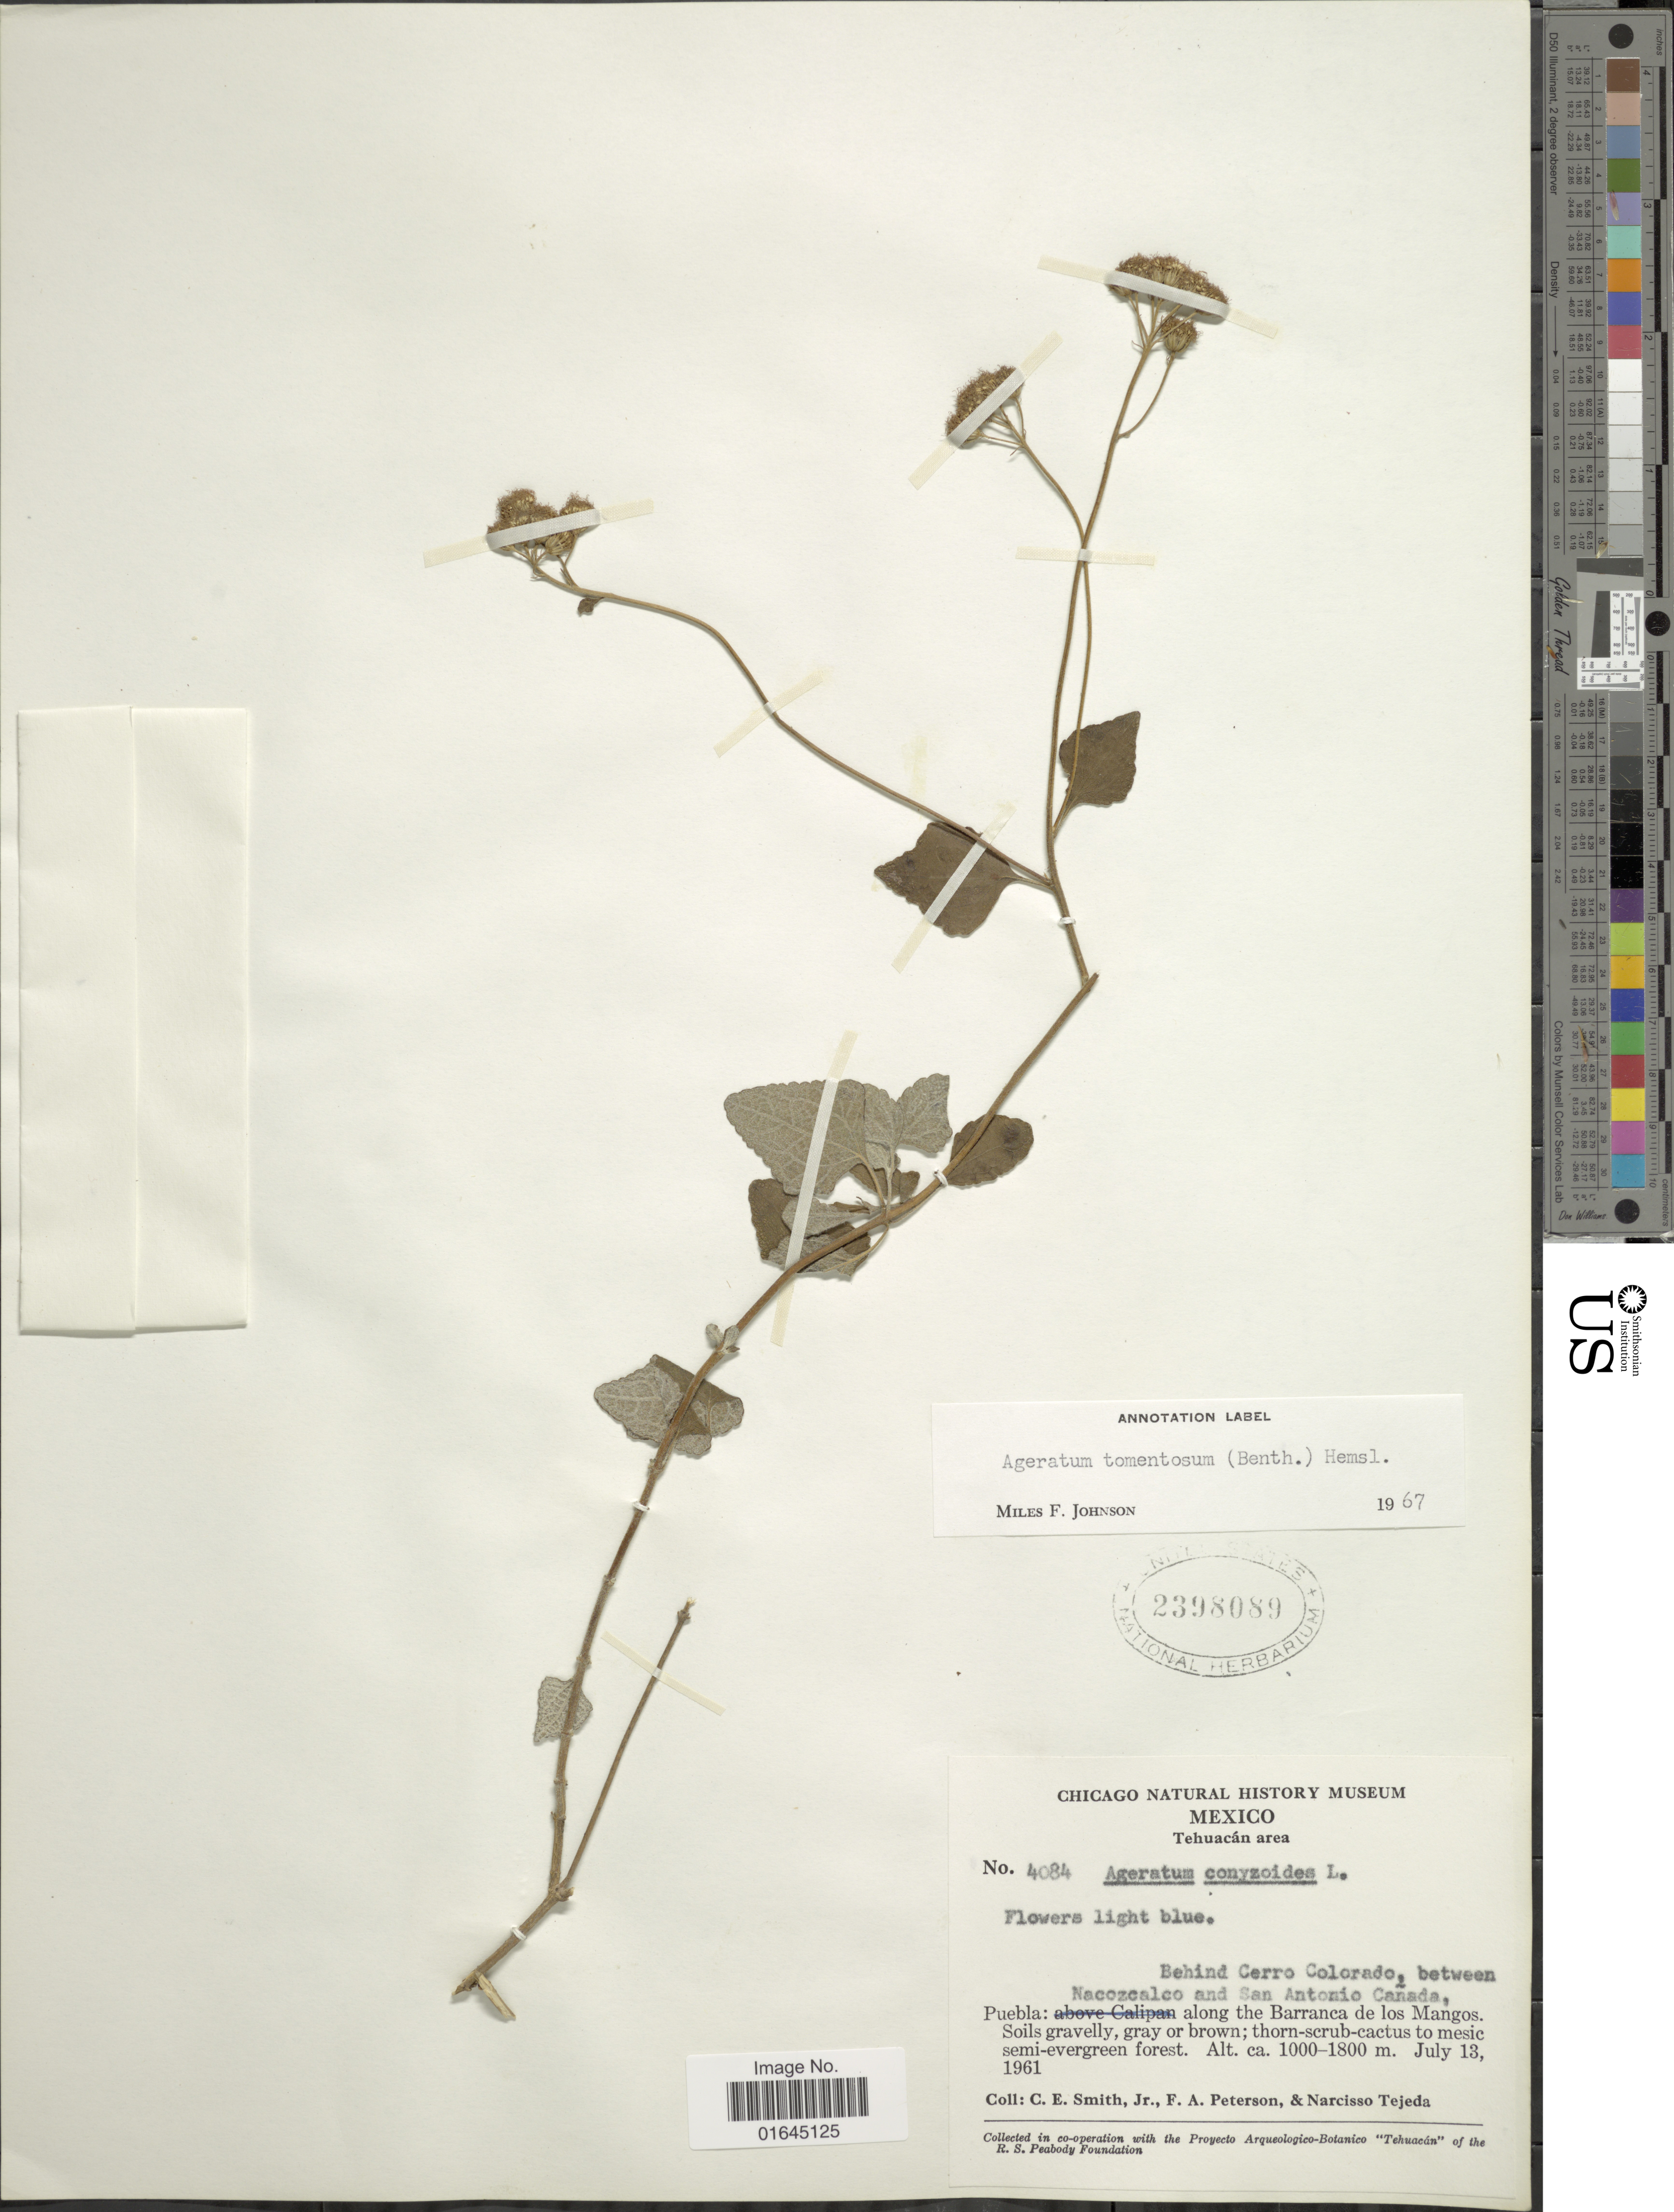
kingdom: Plantae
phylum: Tracheophyta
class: Magnoliopsida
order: Asterales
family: Asteraceae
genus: Ageratum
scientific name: Ageratum tehuacanum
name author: R.M. King & H. Rob.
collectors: C. E. Smith Jr., F. A. Peterson & N. Tejeda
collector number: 4084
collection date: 1961-07-13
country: Mexico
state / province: Puebla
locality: Tehuacán area, behind Cerro Colorado, between Nacozcalo and San Antonio Canda, along the Barranca de los Mangos.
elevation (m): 1000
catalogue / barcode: US 2398089